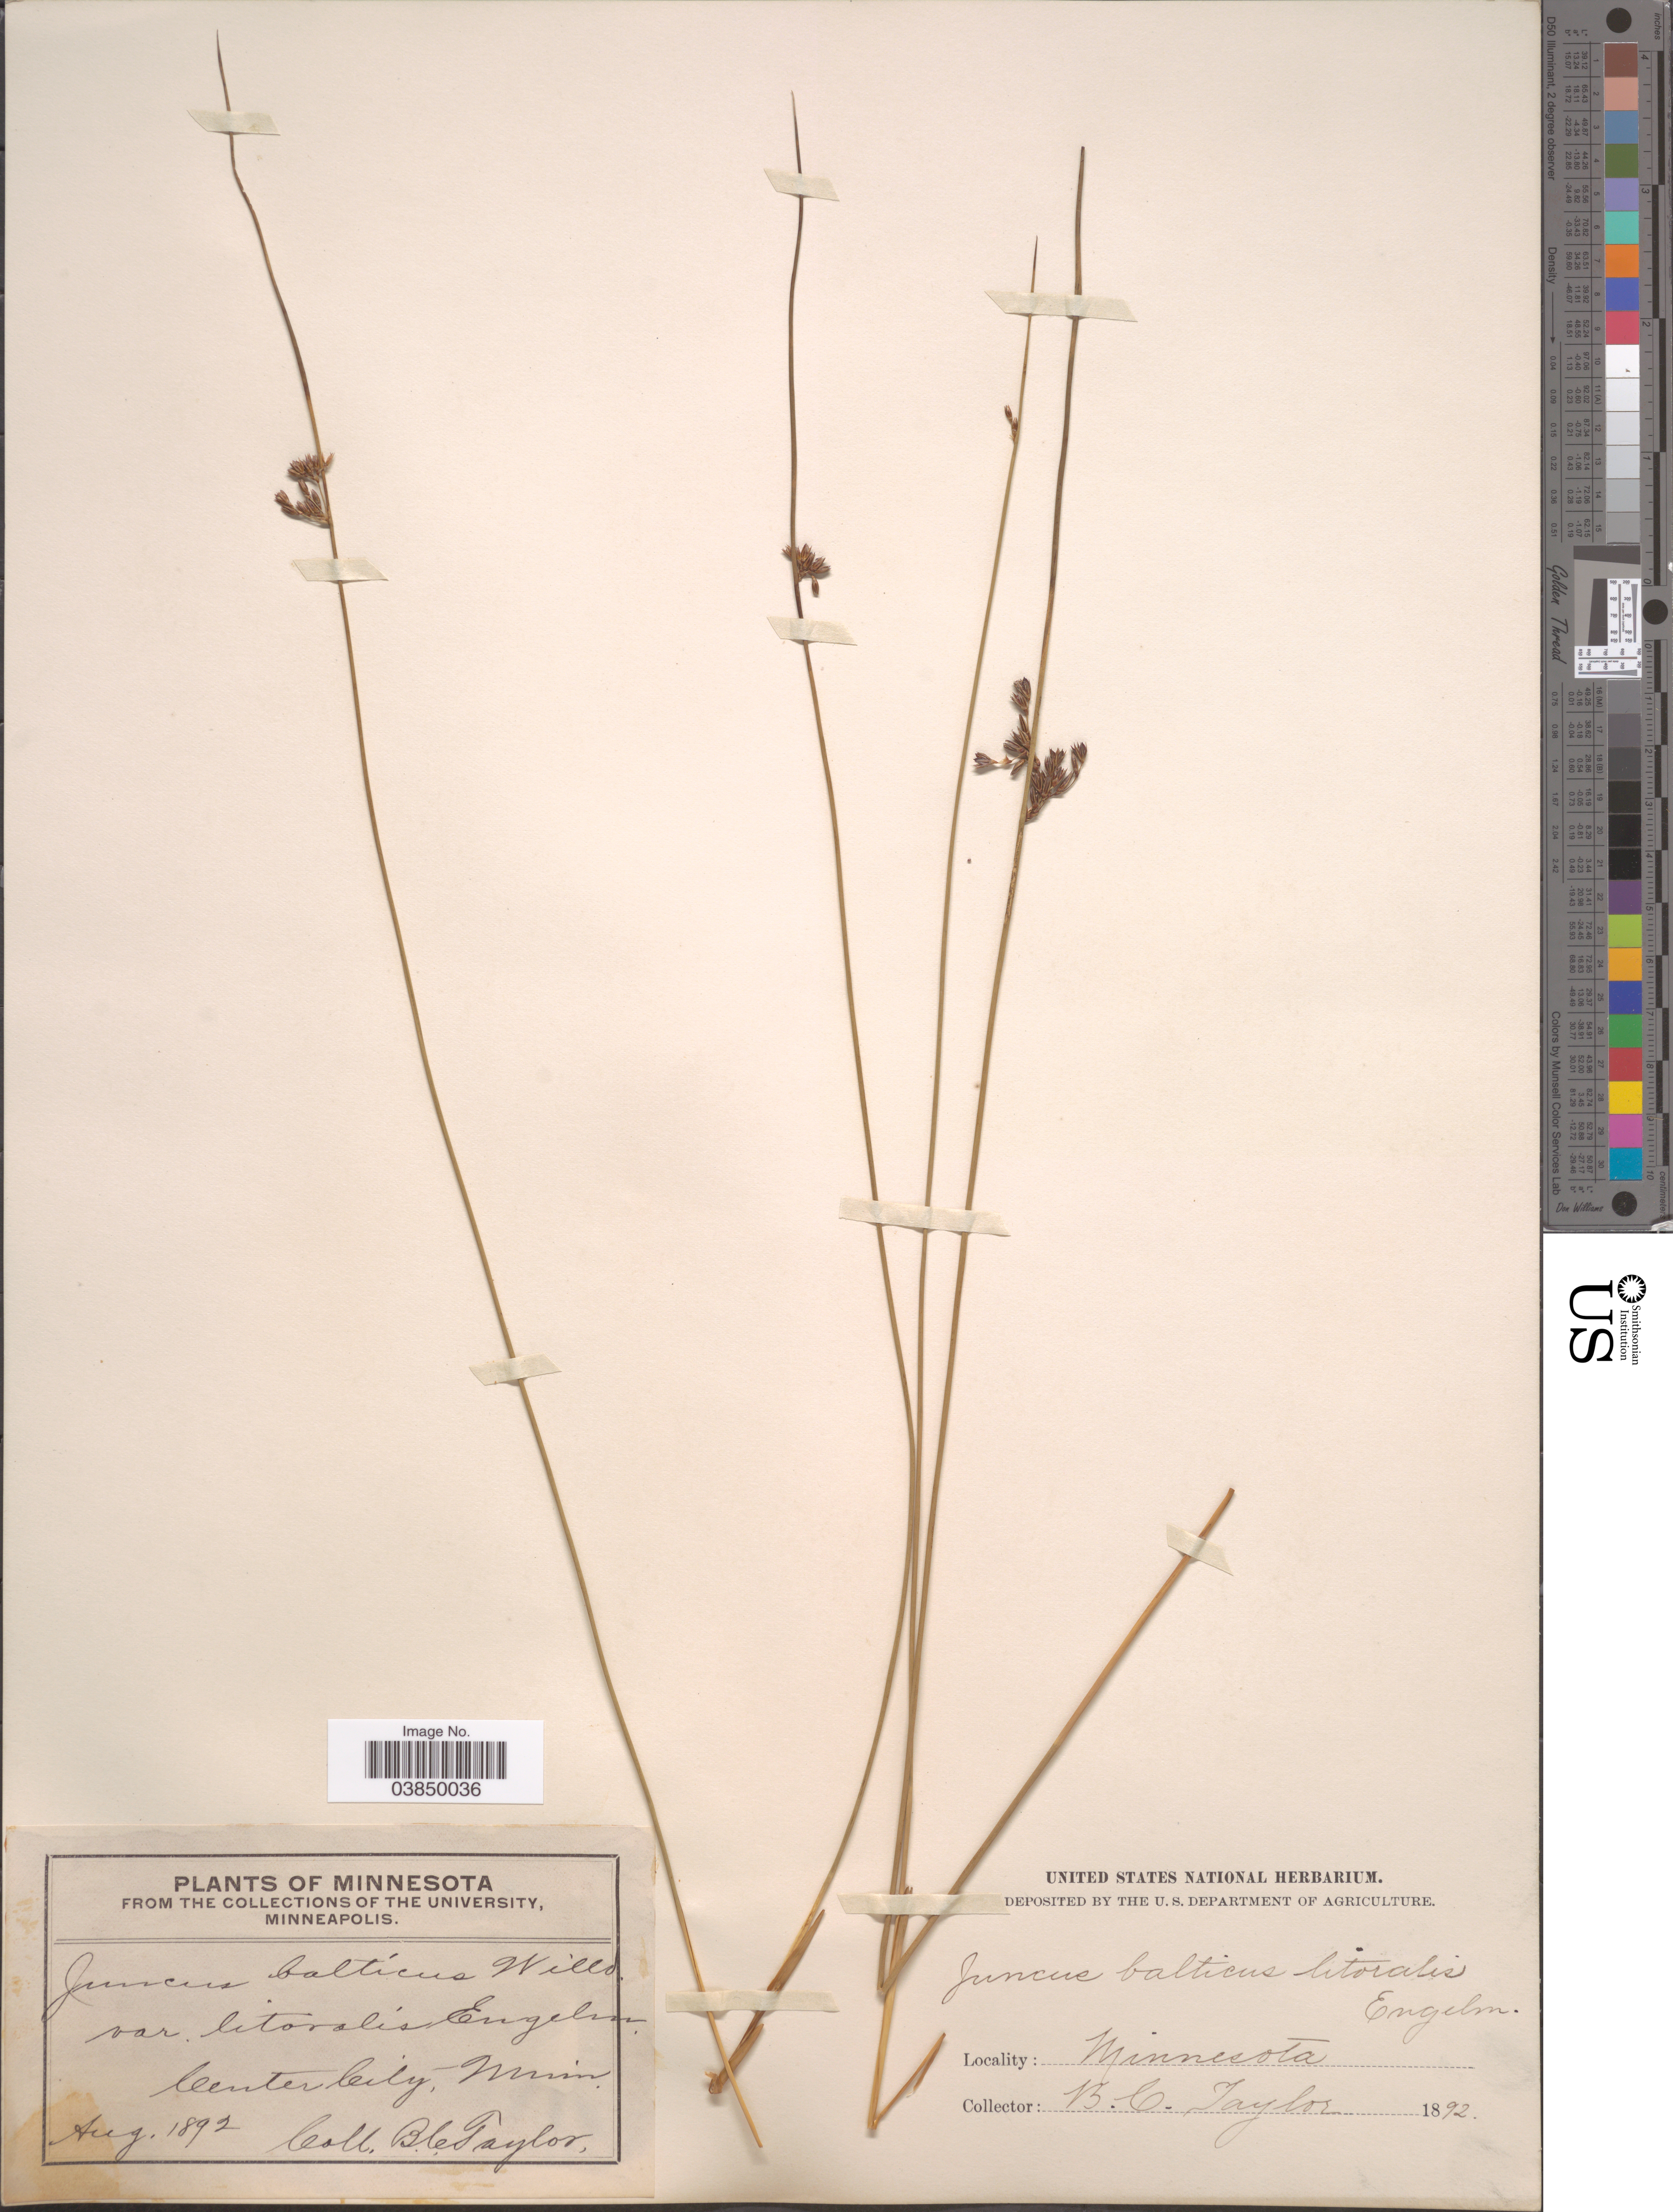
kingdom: Plantae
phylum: Tracheophyta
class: Liliopsida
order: Poales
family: Juncaceae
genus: Juncus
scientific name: Juncus balticus var. littoralis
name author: Engelm.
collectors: B. C. Taylor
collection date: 1892-08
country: United States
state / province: Minnesota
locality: Center City.